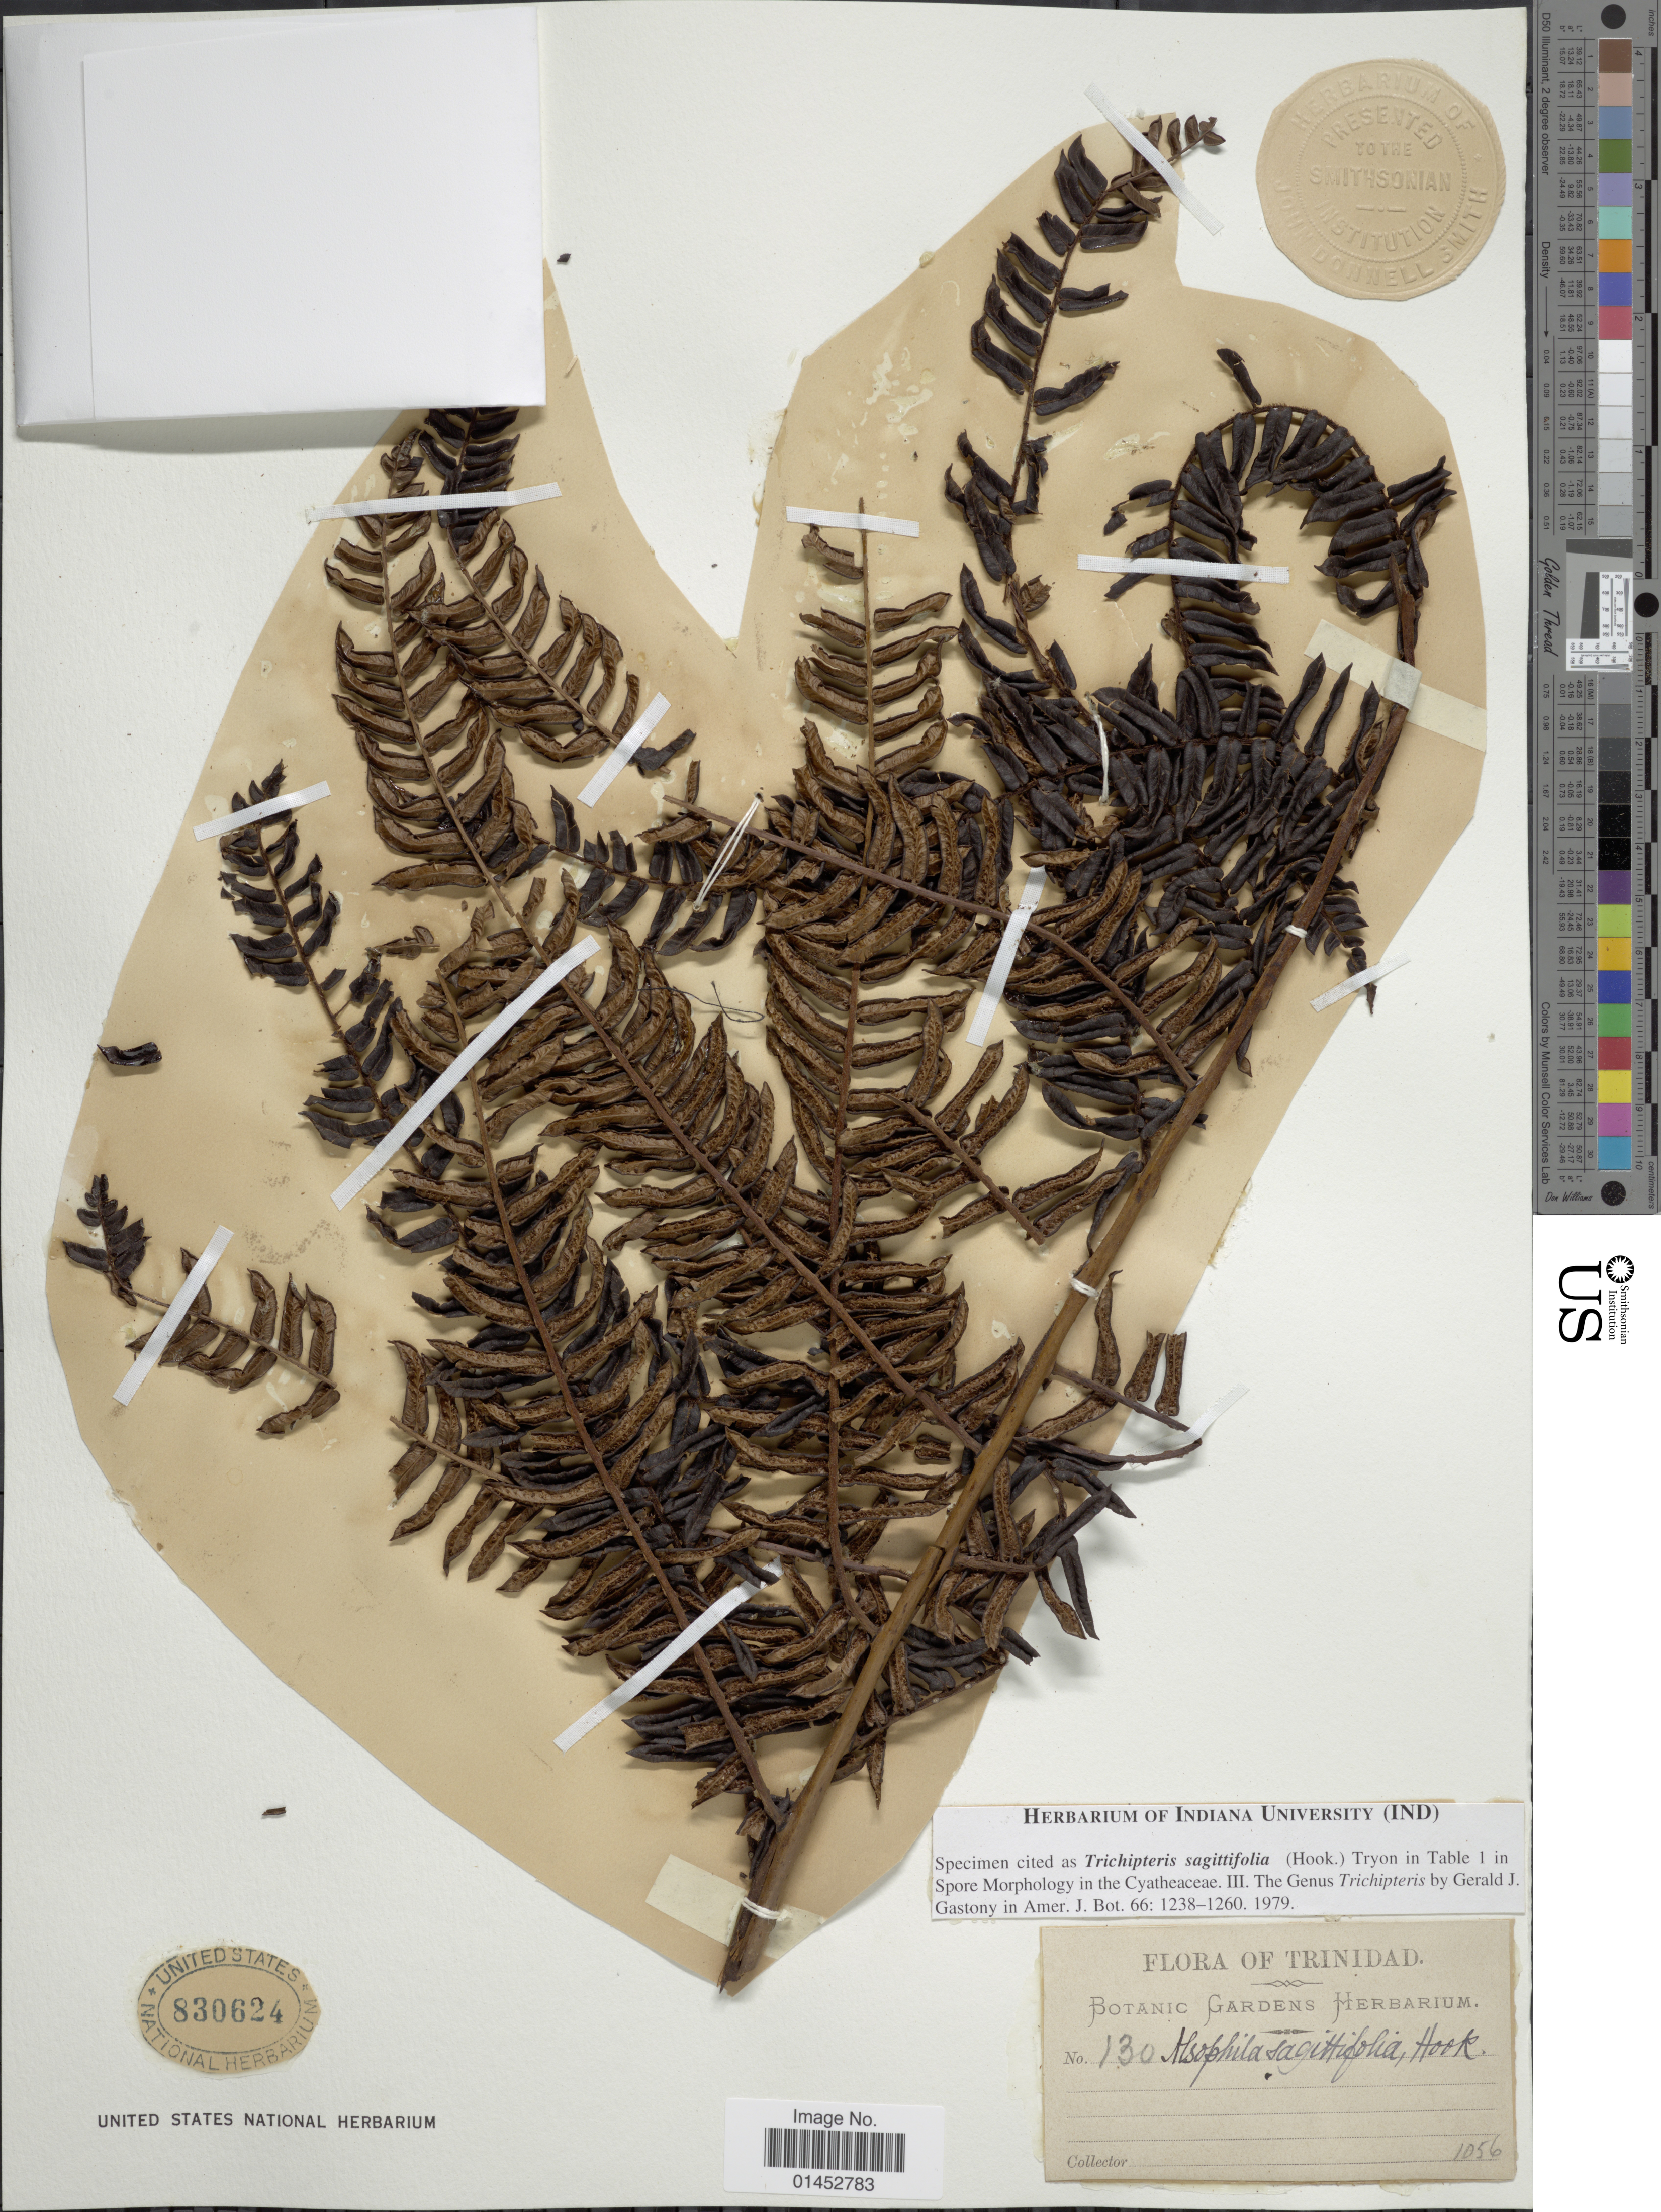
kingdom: Plantae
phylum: Tracheophyta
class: Polypodiopsida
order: Cyatheales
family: Cyatheaceae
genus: Cyathea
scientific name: Cyathea sagittifolia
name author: (Hook.) Domin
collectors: Botanic Gardens Herbarium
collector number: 130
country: Trinidad and Tobago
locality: Trinidad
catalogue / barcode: US 830624